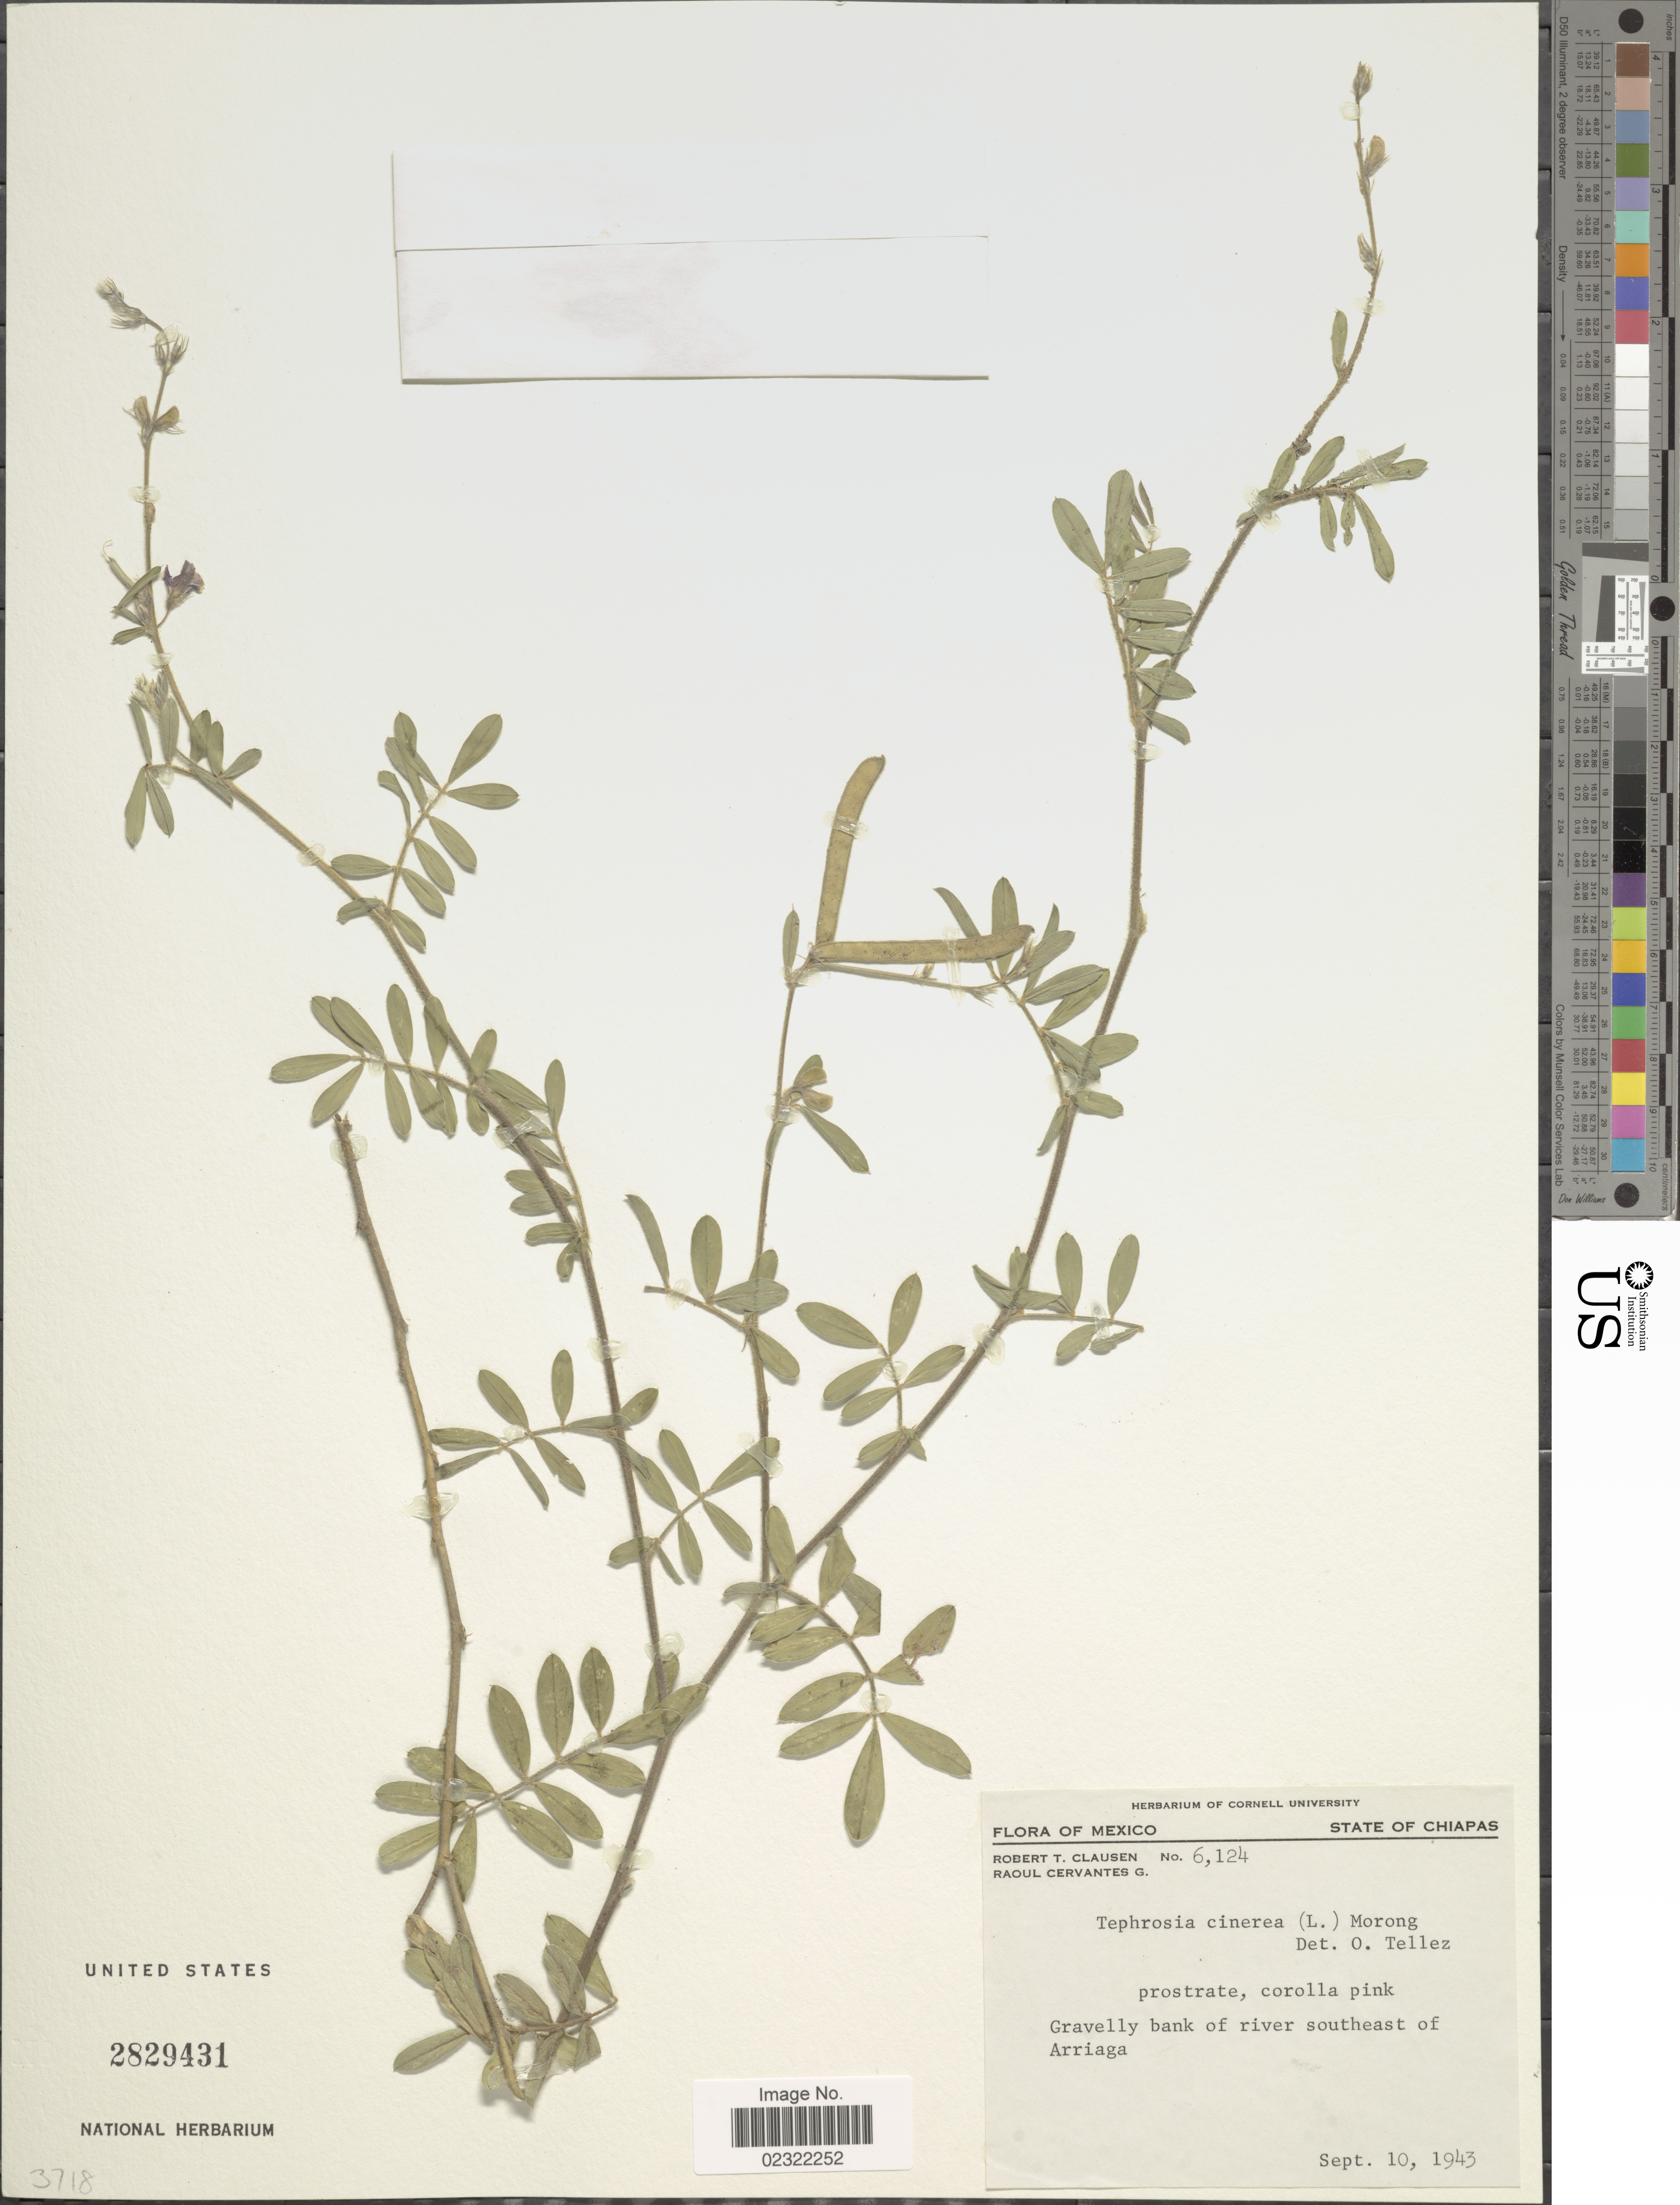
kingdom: Plantae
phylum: Tracheophyta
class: Magnoliopsida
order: Fabales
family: Fabaceae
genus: Tephrosia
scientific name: Tephrosia cinerea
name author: (L.) Pers.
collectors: R. T. Clausen & R. Cervantes G.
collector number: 6124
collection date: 1943-09-10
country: Mexico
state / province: Chiapas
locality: Gravelly bank of river southeast of Arriaga.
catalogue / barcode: US 2829431